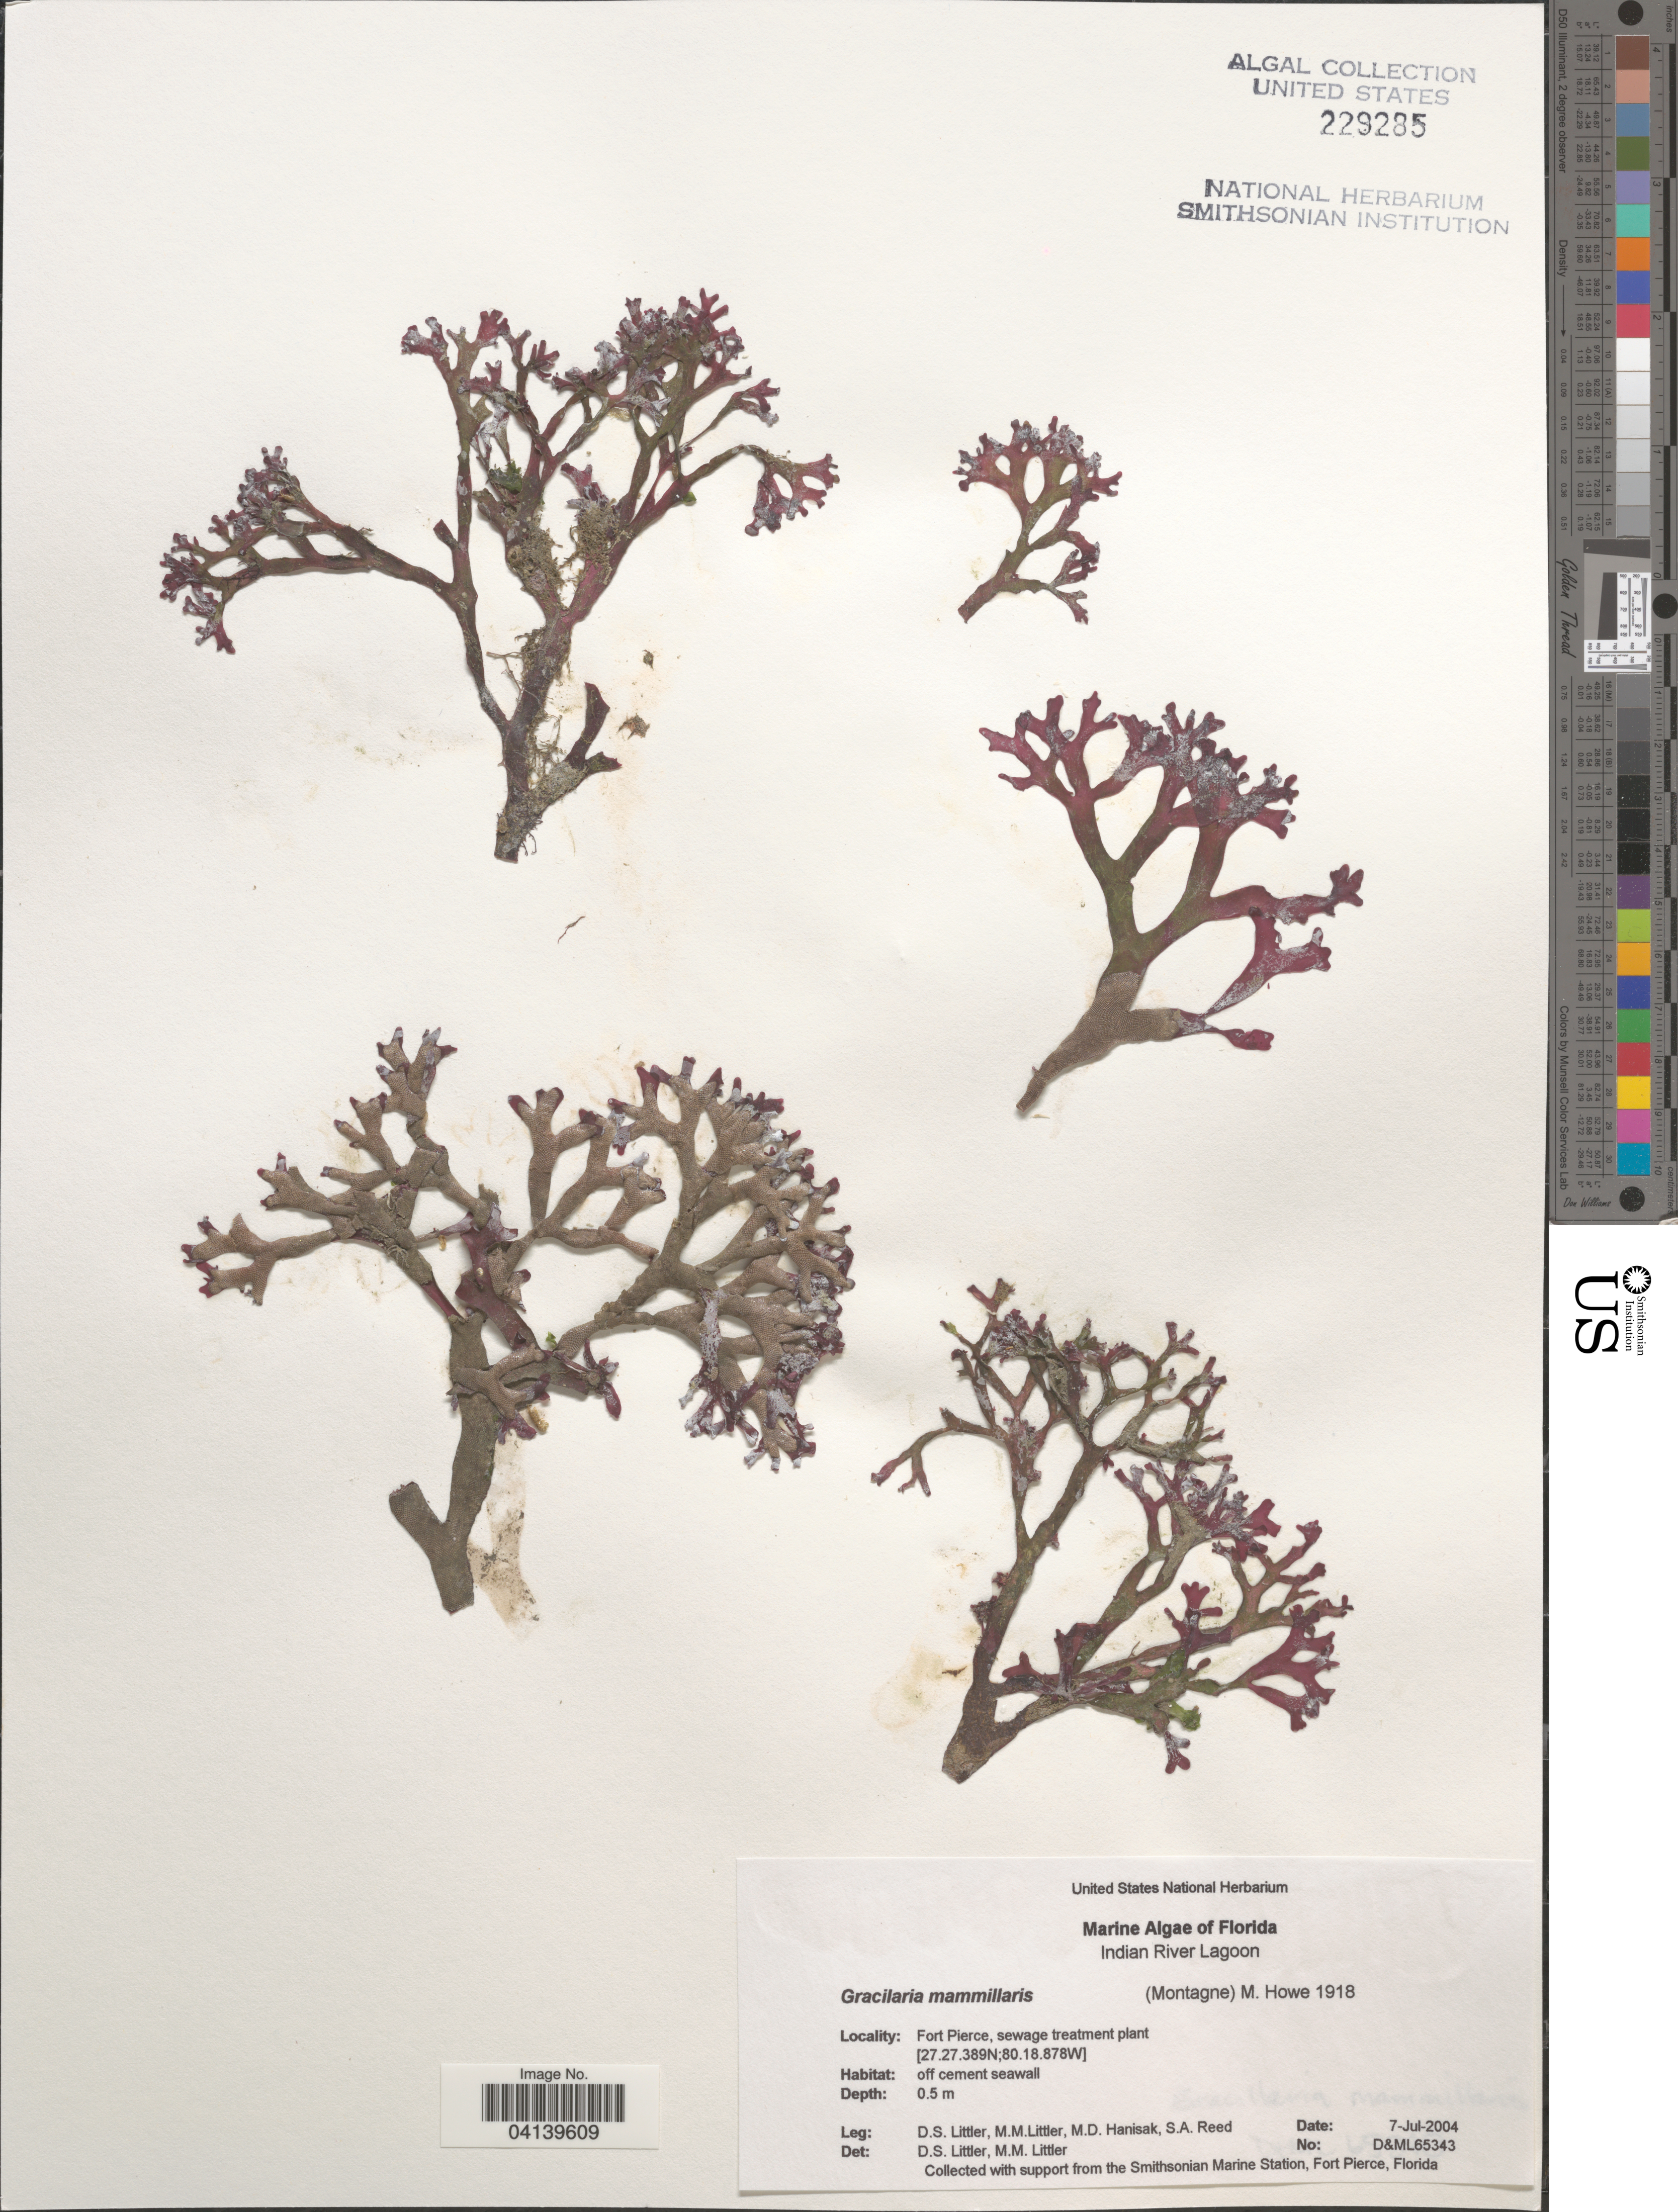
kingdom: Plantae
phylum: Rhodophyta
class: Florideophyceae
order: Gracilariales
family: Gracilariaceae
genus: Gracilaria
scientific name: Gracilaria mammillaris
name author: (Mont.) M. Howe in Britton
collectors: D. S. Littler, M. Hanisak & S. Reed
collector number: D&ML65343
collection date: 2004-07-07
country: United States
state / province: Florida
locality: Indian River Lagoon. Fort Pierce, sewage treatment plant.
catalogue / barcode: US 229285